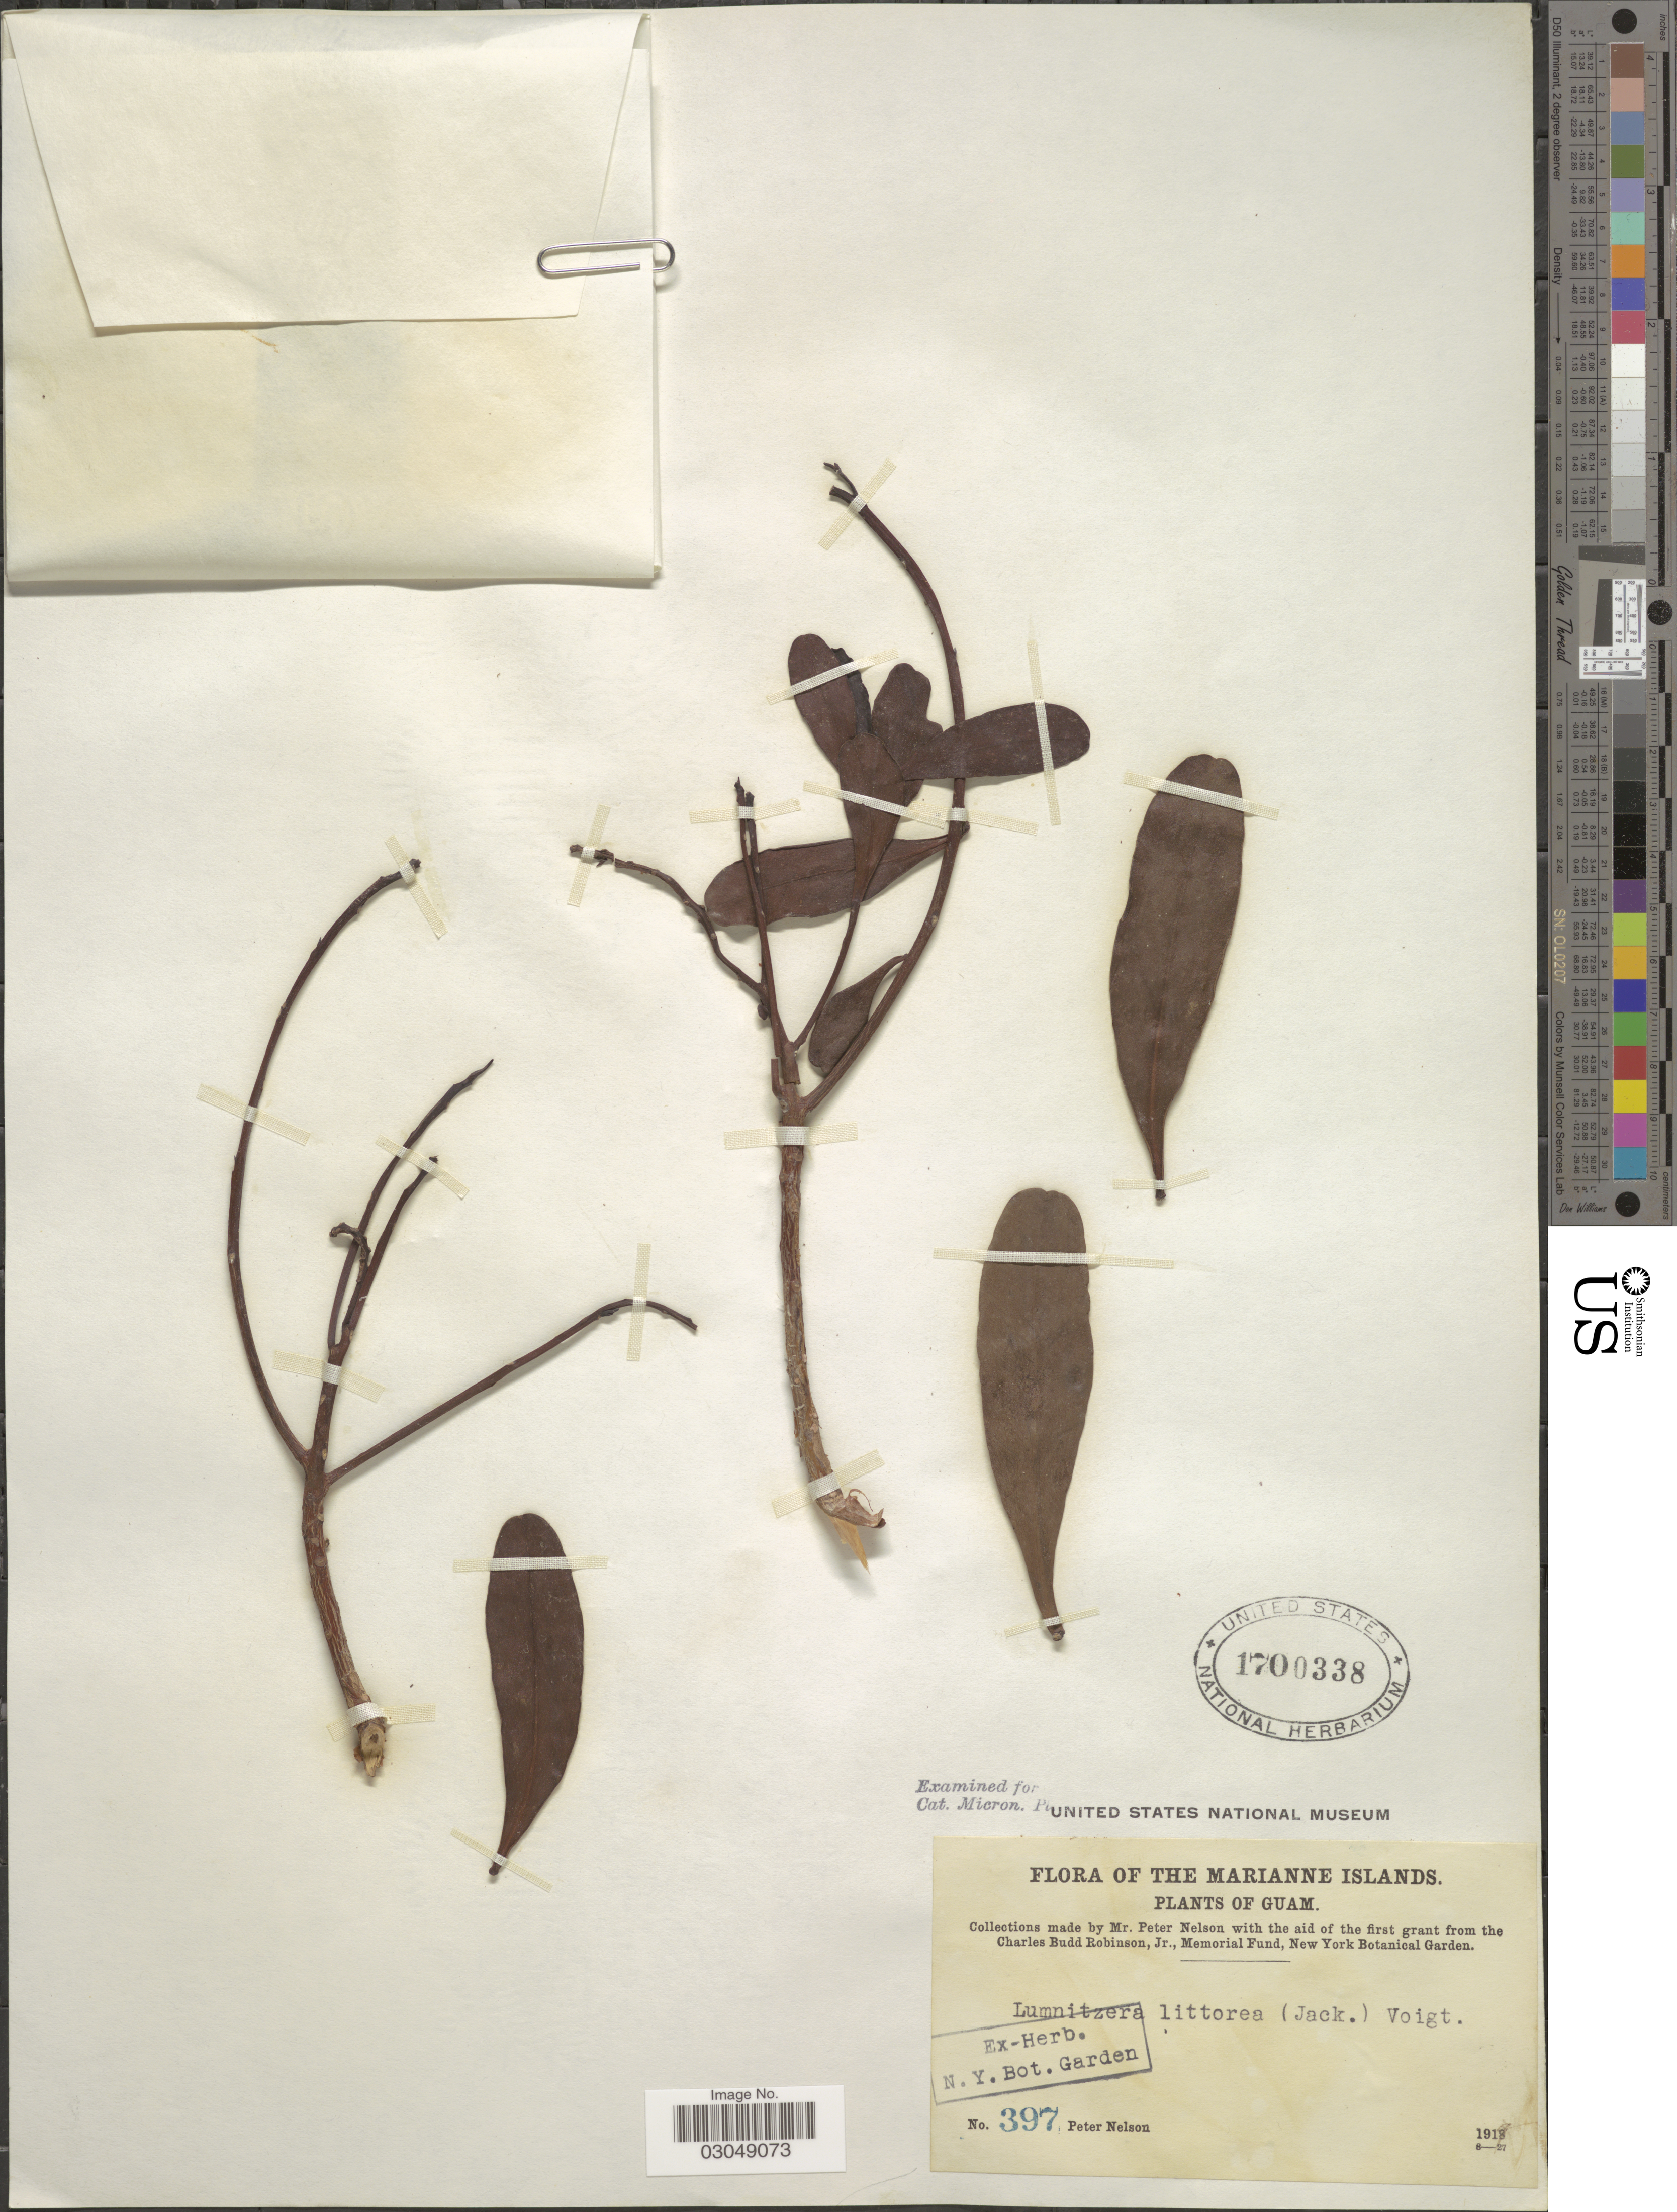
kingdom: Plantae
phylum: Tracheophyta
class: Magnoliopsida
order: Myrtales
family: Combretaceae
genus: Lumnitzera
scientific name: Lumnitzera littorea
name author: (Jack) Voight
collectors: P. Nelson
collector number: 397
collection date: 1918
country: Guam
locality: Marianne Islands.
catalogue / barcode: US 1700338